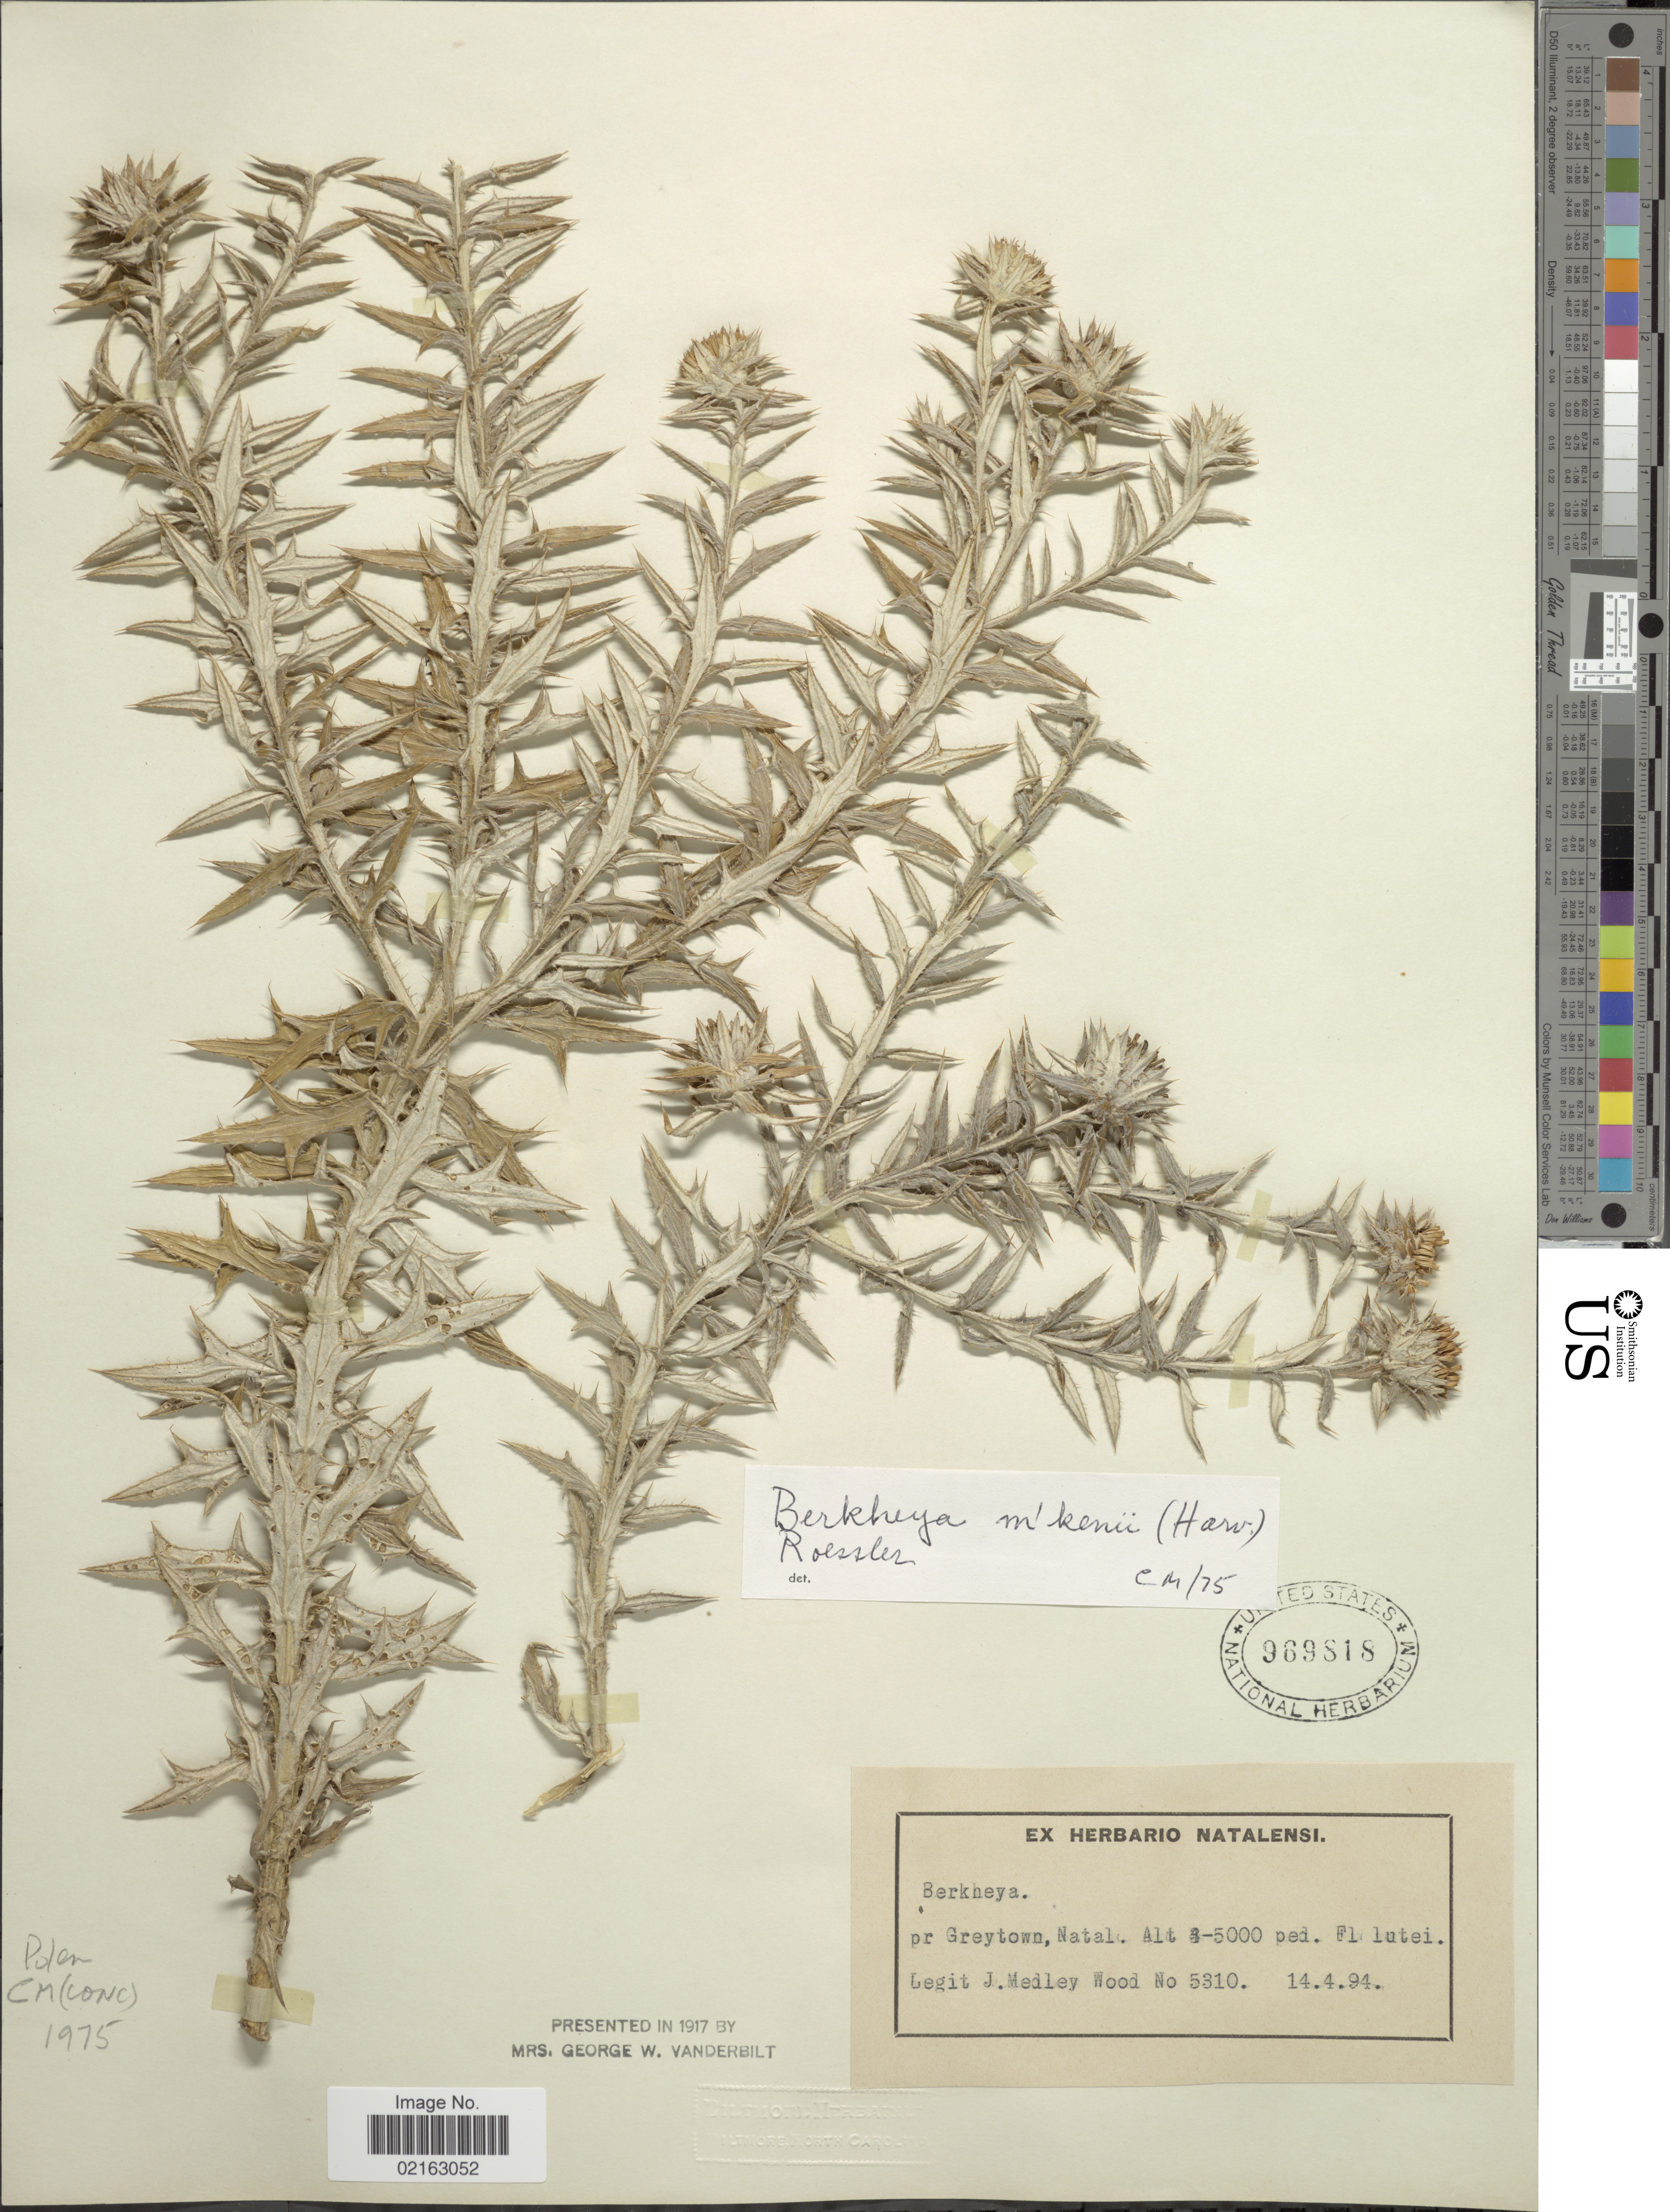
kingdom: Plantae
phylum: Tracheophyta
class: Magnoliopsida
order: Asterales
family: Asteraceae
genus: Berkheya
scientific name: Berkheya mkenii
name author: (Harv.) Roessler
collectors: J. Medley Wood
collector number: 5310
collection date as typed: Transcribed d/m/y: 14/4/94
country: South Africa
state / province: KwaZulu-Natal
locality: Pr. Greytown, Natal.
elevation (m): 914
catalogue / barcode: US 969818